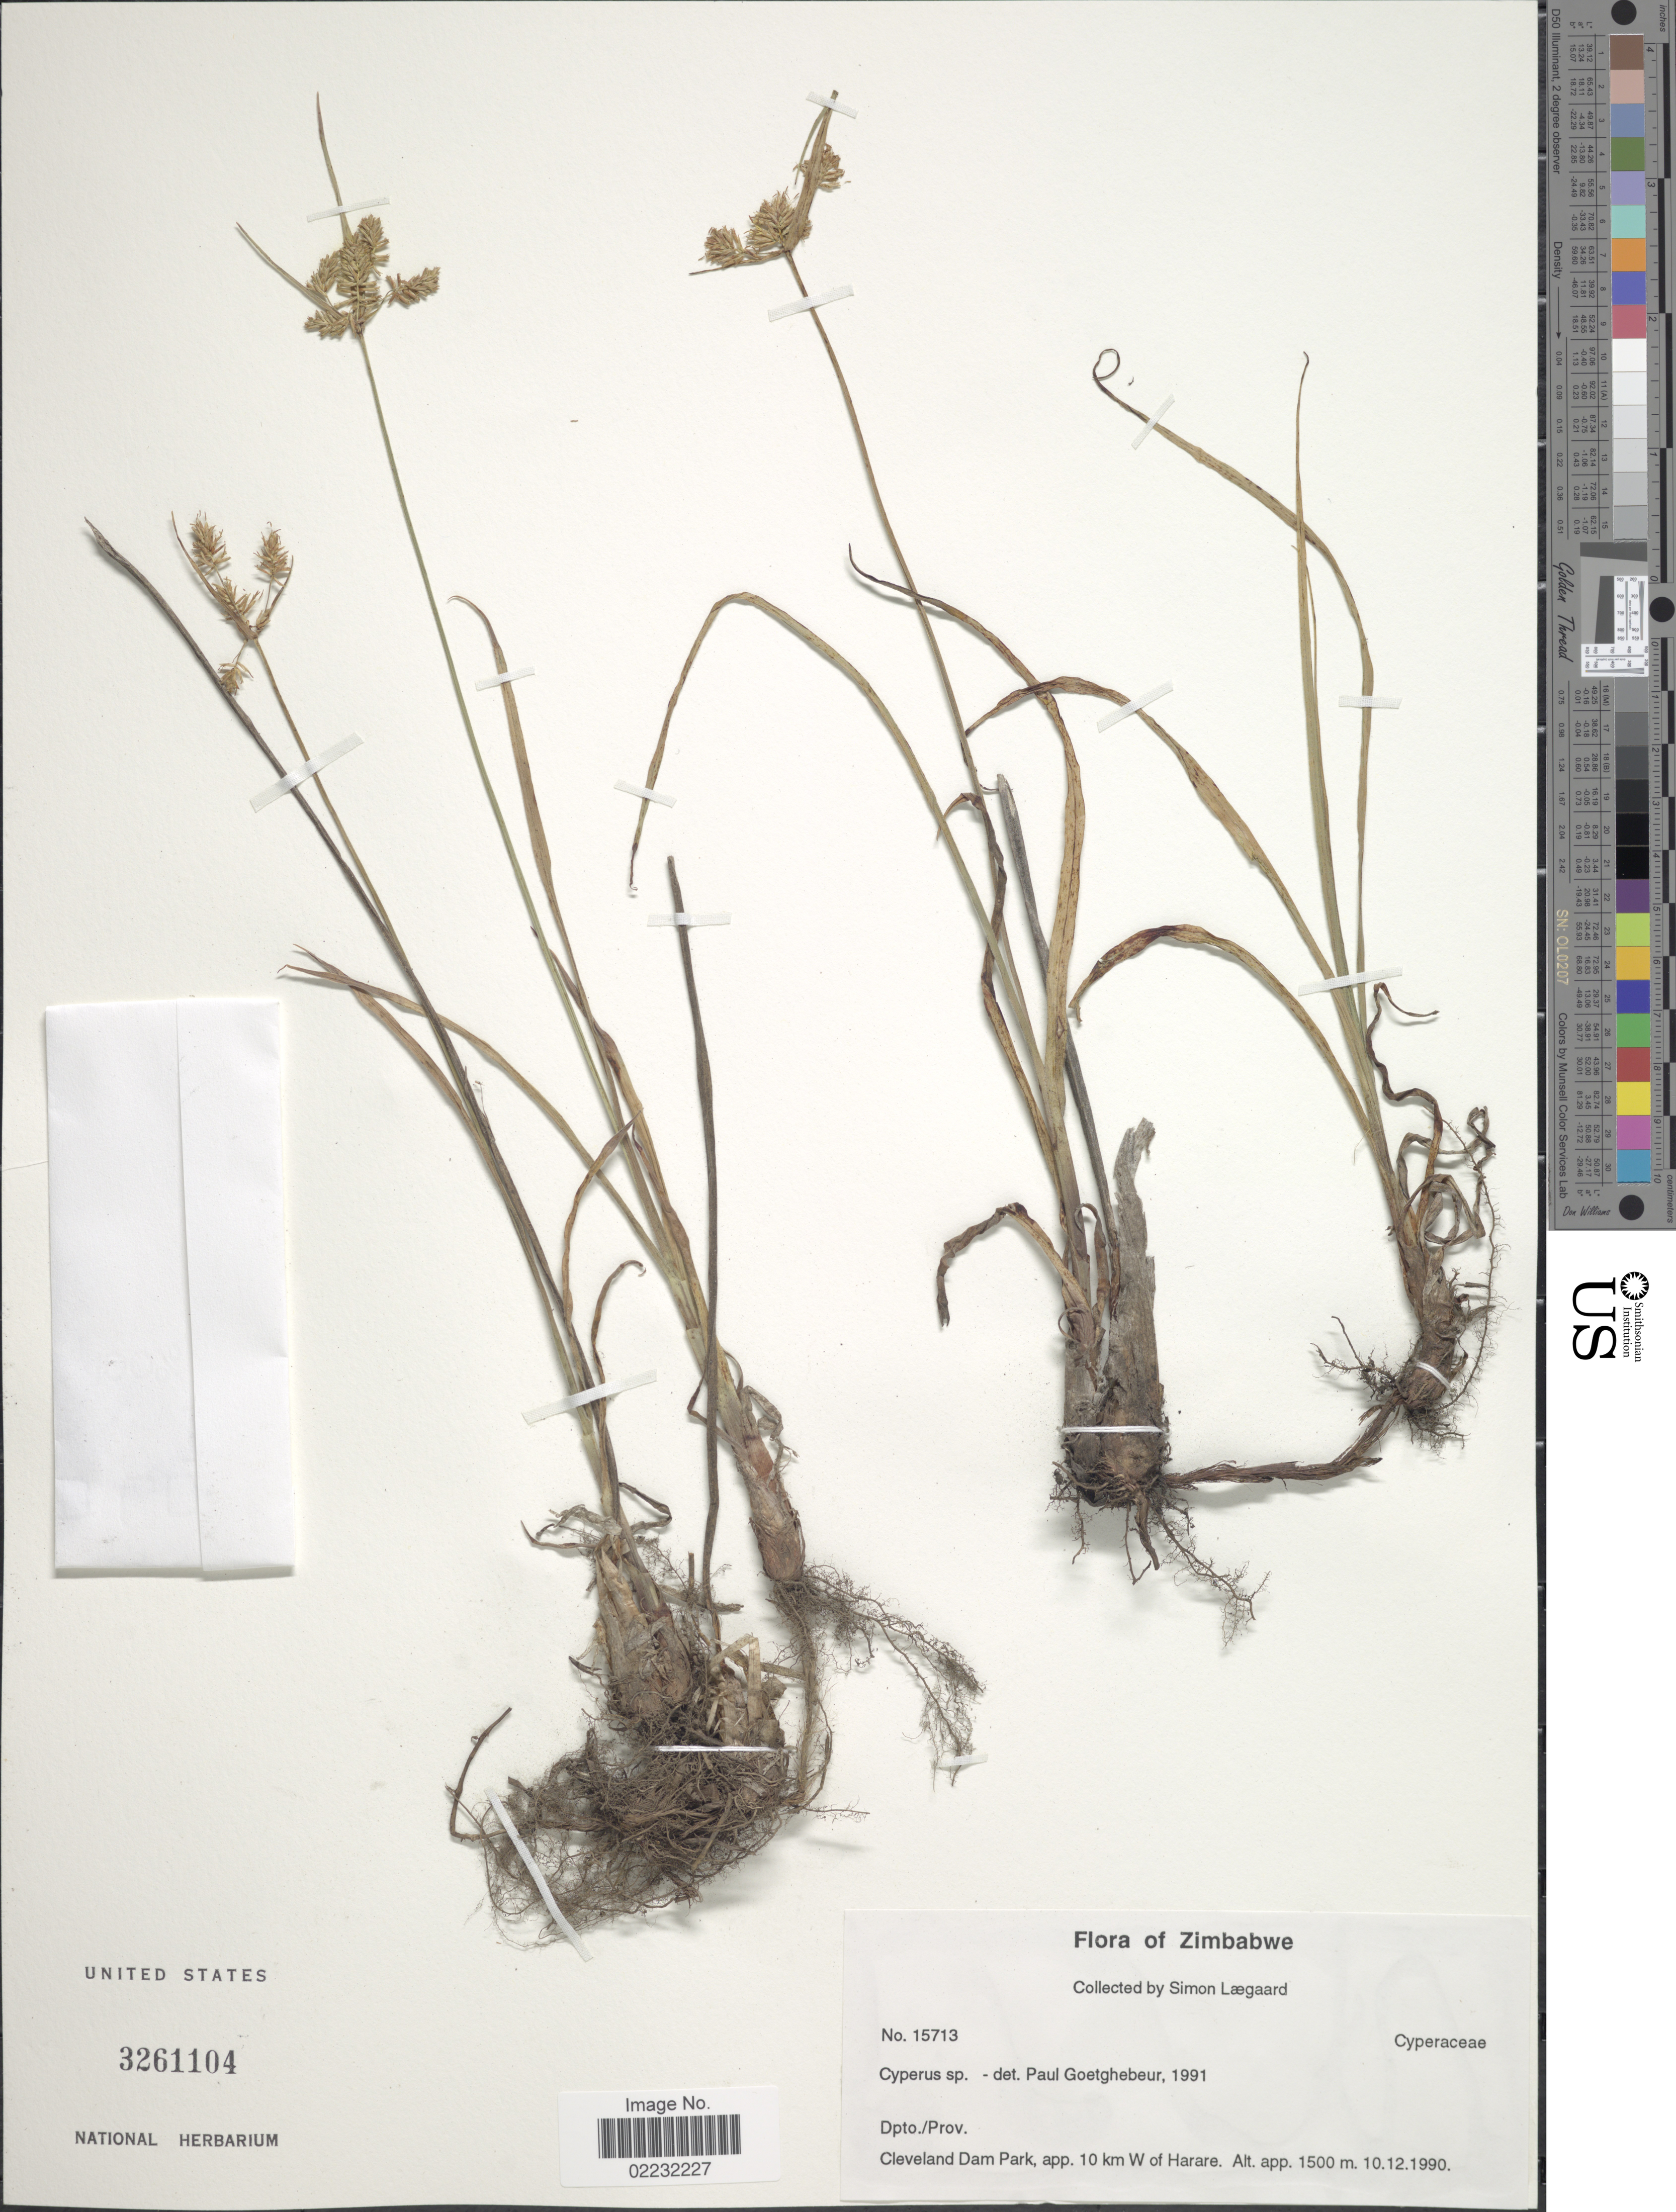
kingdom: Plantae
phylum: Tracheophyta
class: Liliopsida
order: Poales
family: Cyperaceae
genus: Cyperus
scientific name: Cyperus trigonellus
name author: Suess.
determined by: Strong, Mark T., (BOT), Smithsonian Institution - National Museum of Natural History (UNITED STATES)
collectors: S. Lægaard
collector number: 15713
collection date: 1990-12-10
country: Zimbabwe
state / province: Harare (city)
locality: Dpto./Prov. Cleveland Dam Park, app. 10 km W of Harare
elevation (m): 1500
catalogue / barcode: US 3261104